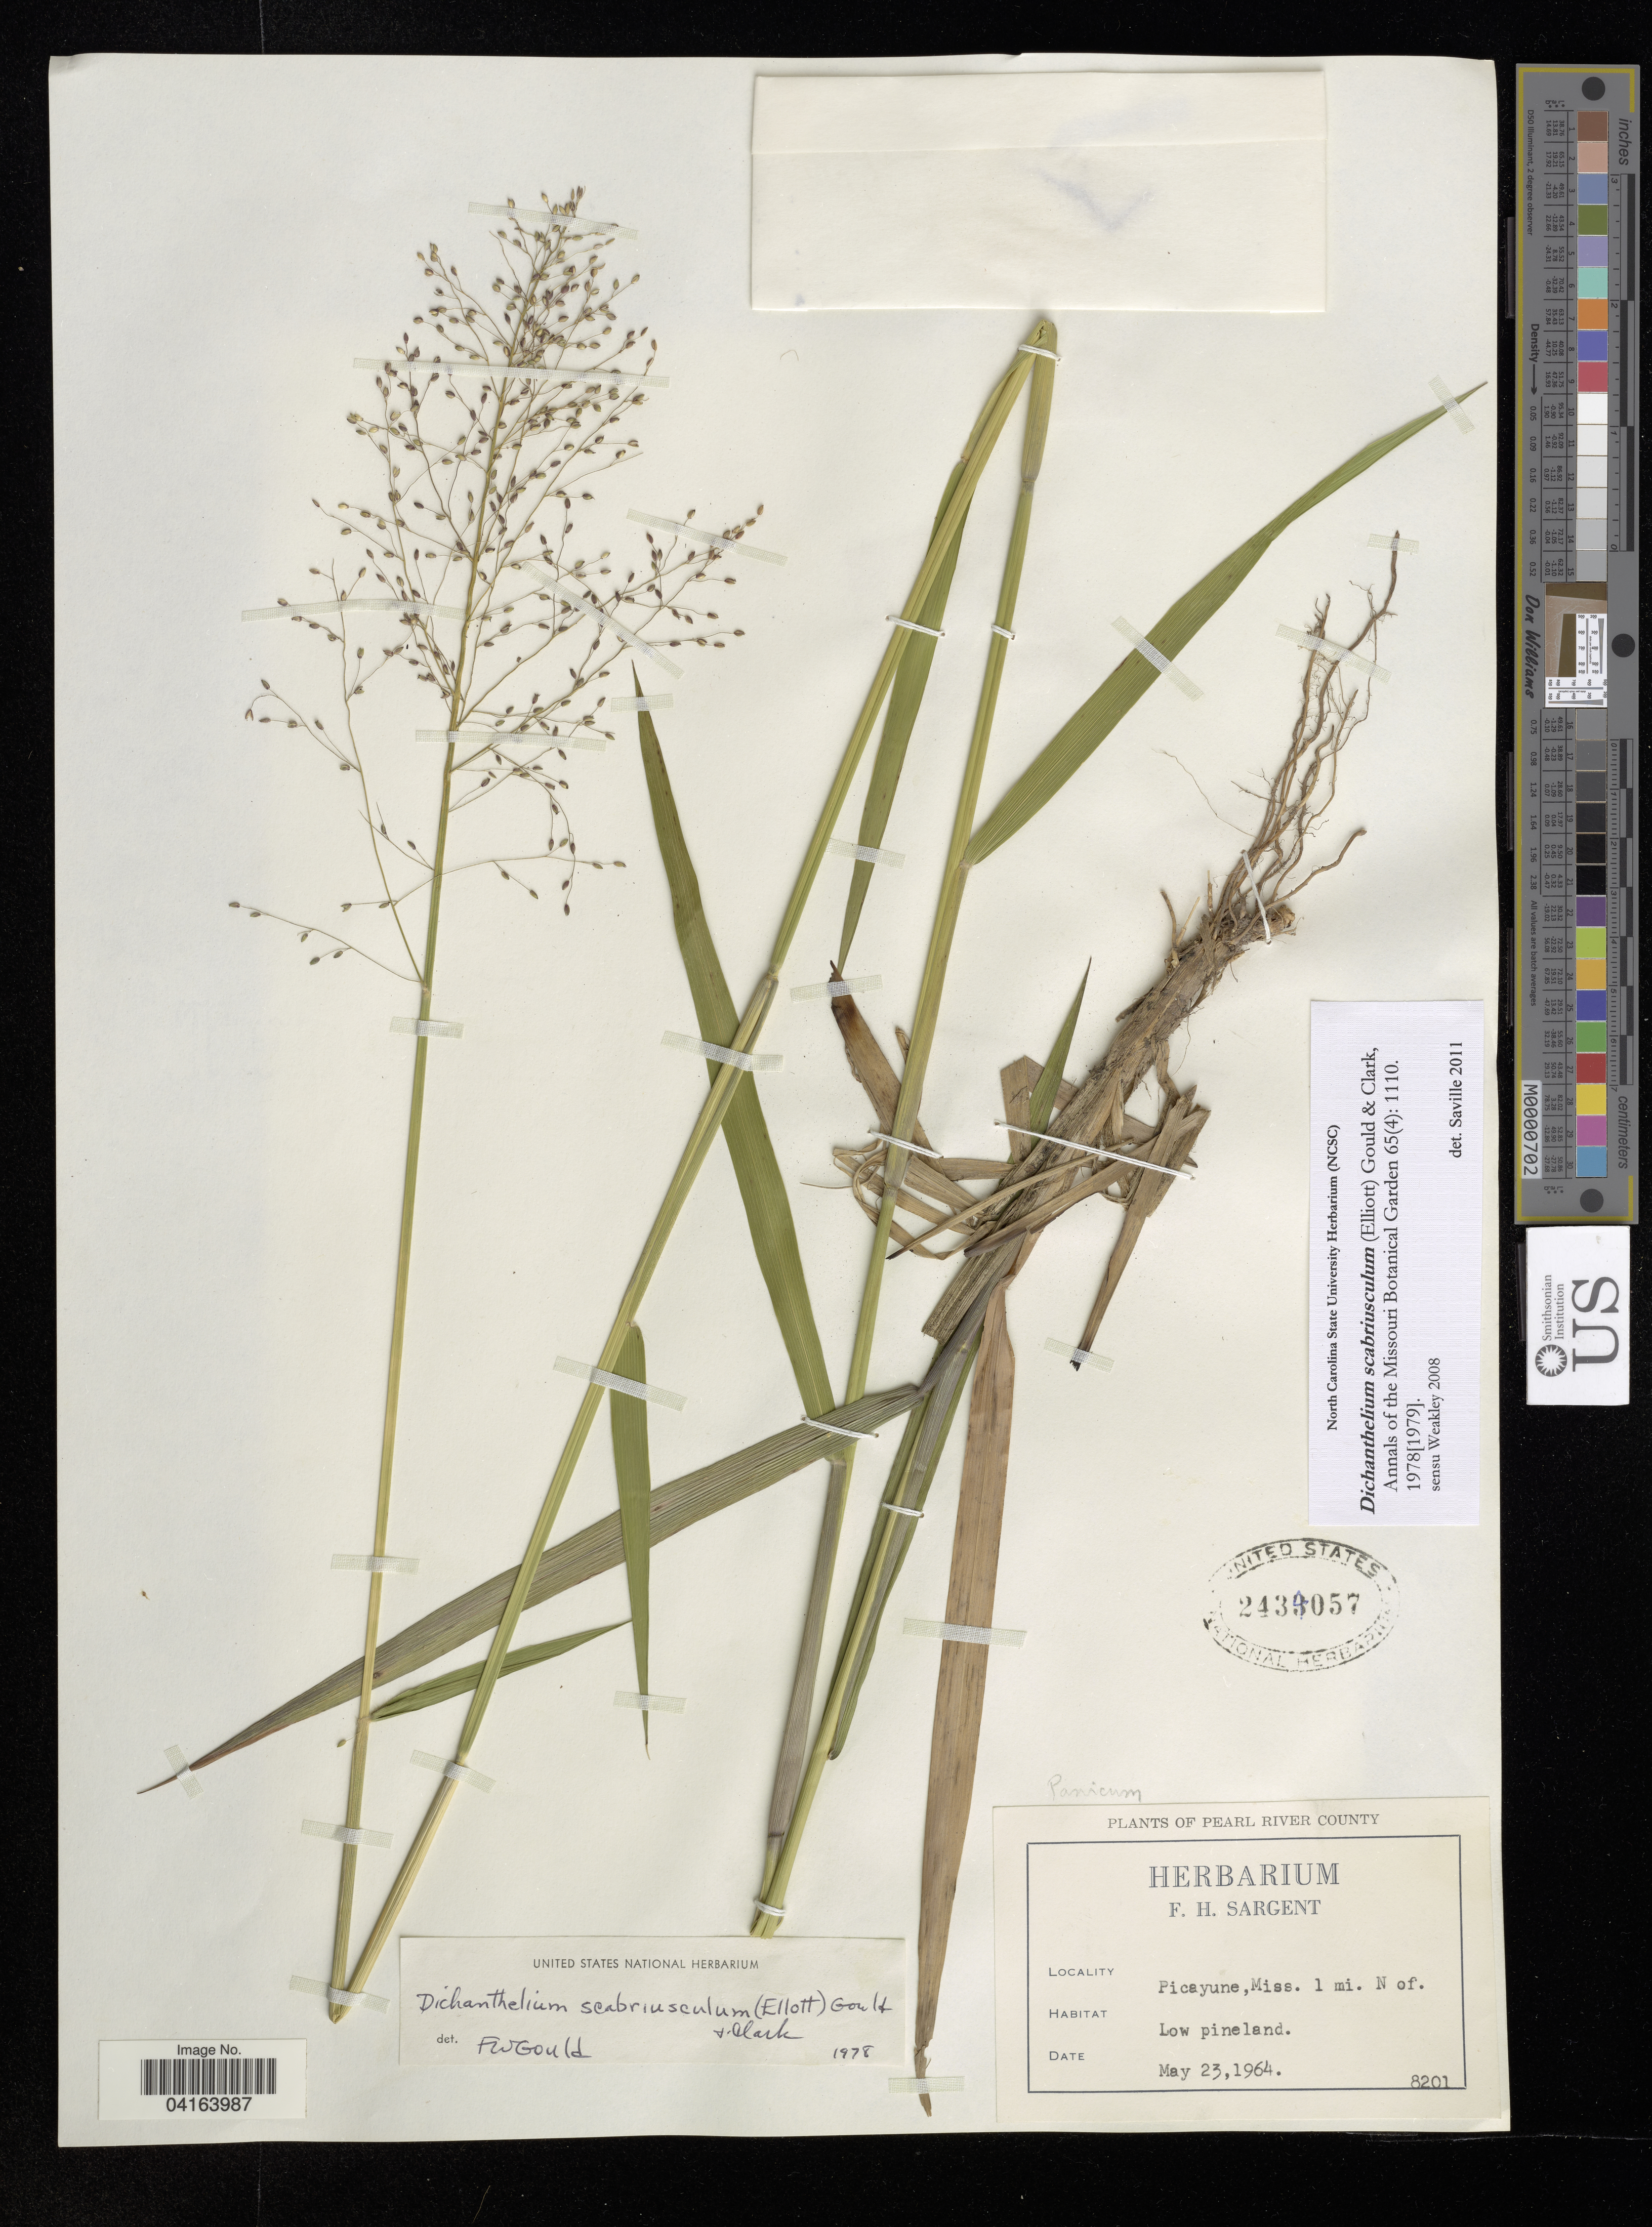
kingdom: Plantae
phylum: Tracheophyta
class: Liliopsida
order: Poales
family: Poaceae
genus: Dichanthelium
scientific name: Dichanthelium scabriusculum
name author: (Elliott) Gould & C.A. Clark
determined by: Saville, A. C., (NCSC), North Carolina State University (UNITED STATES)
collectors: F. H. Sargent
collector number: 8201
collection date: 1964-05-23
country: United States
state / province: Mississippi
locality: Pearl River County. Picayune. 1 mi. N of.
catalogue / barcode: US 2434057